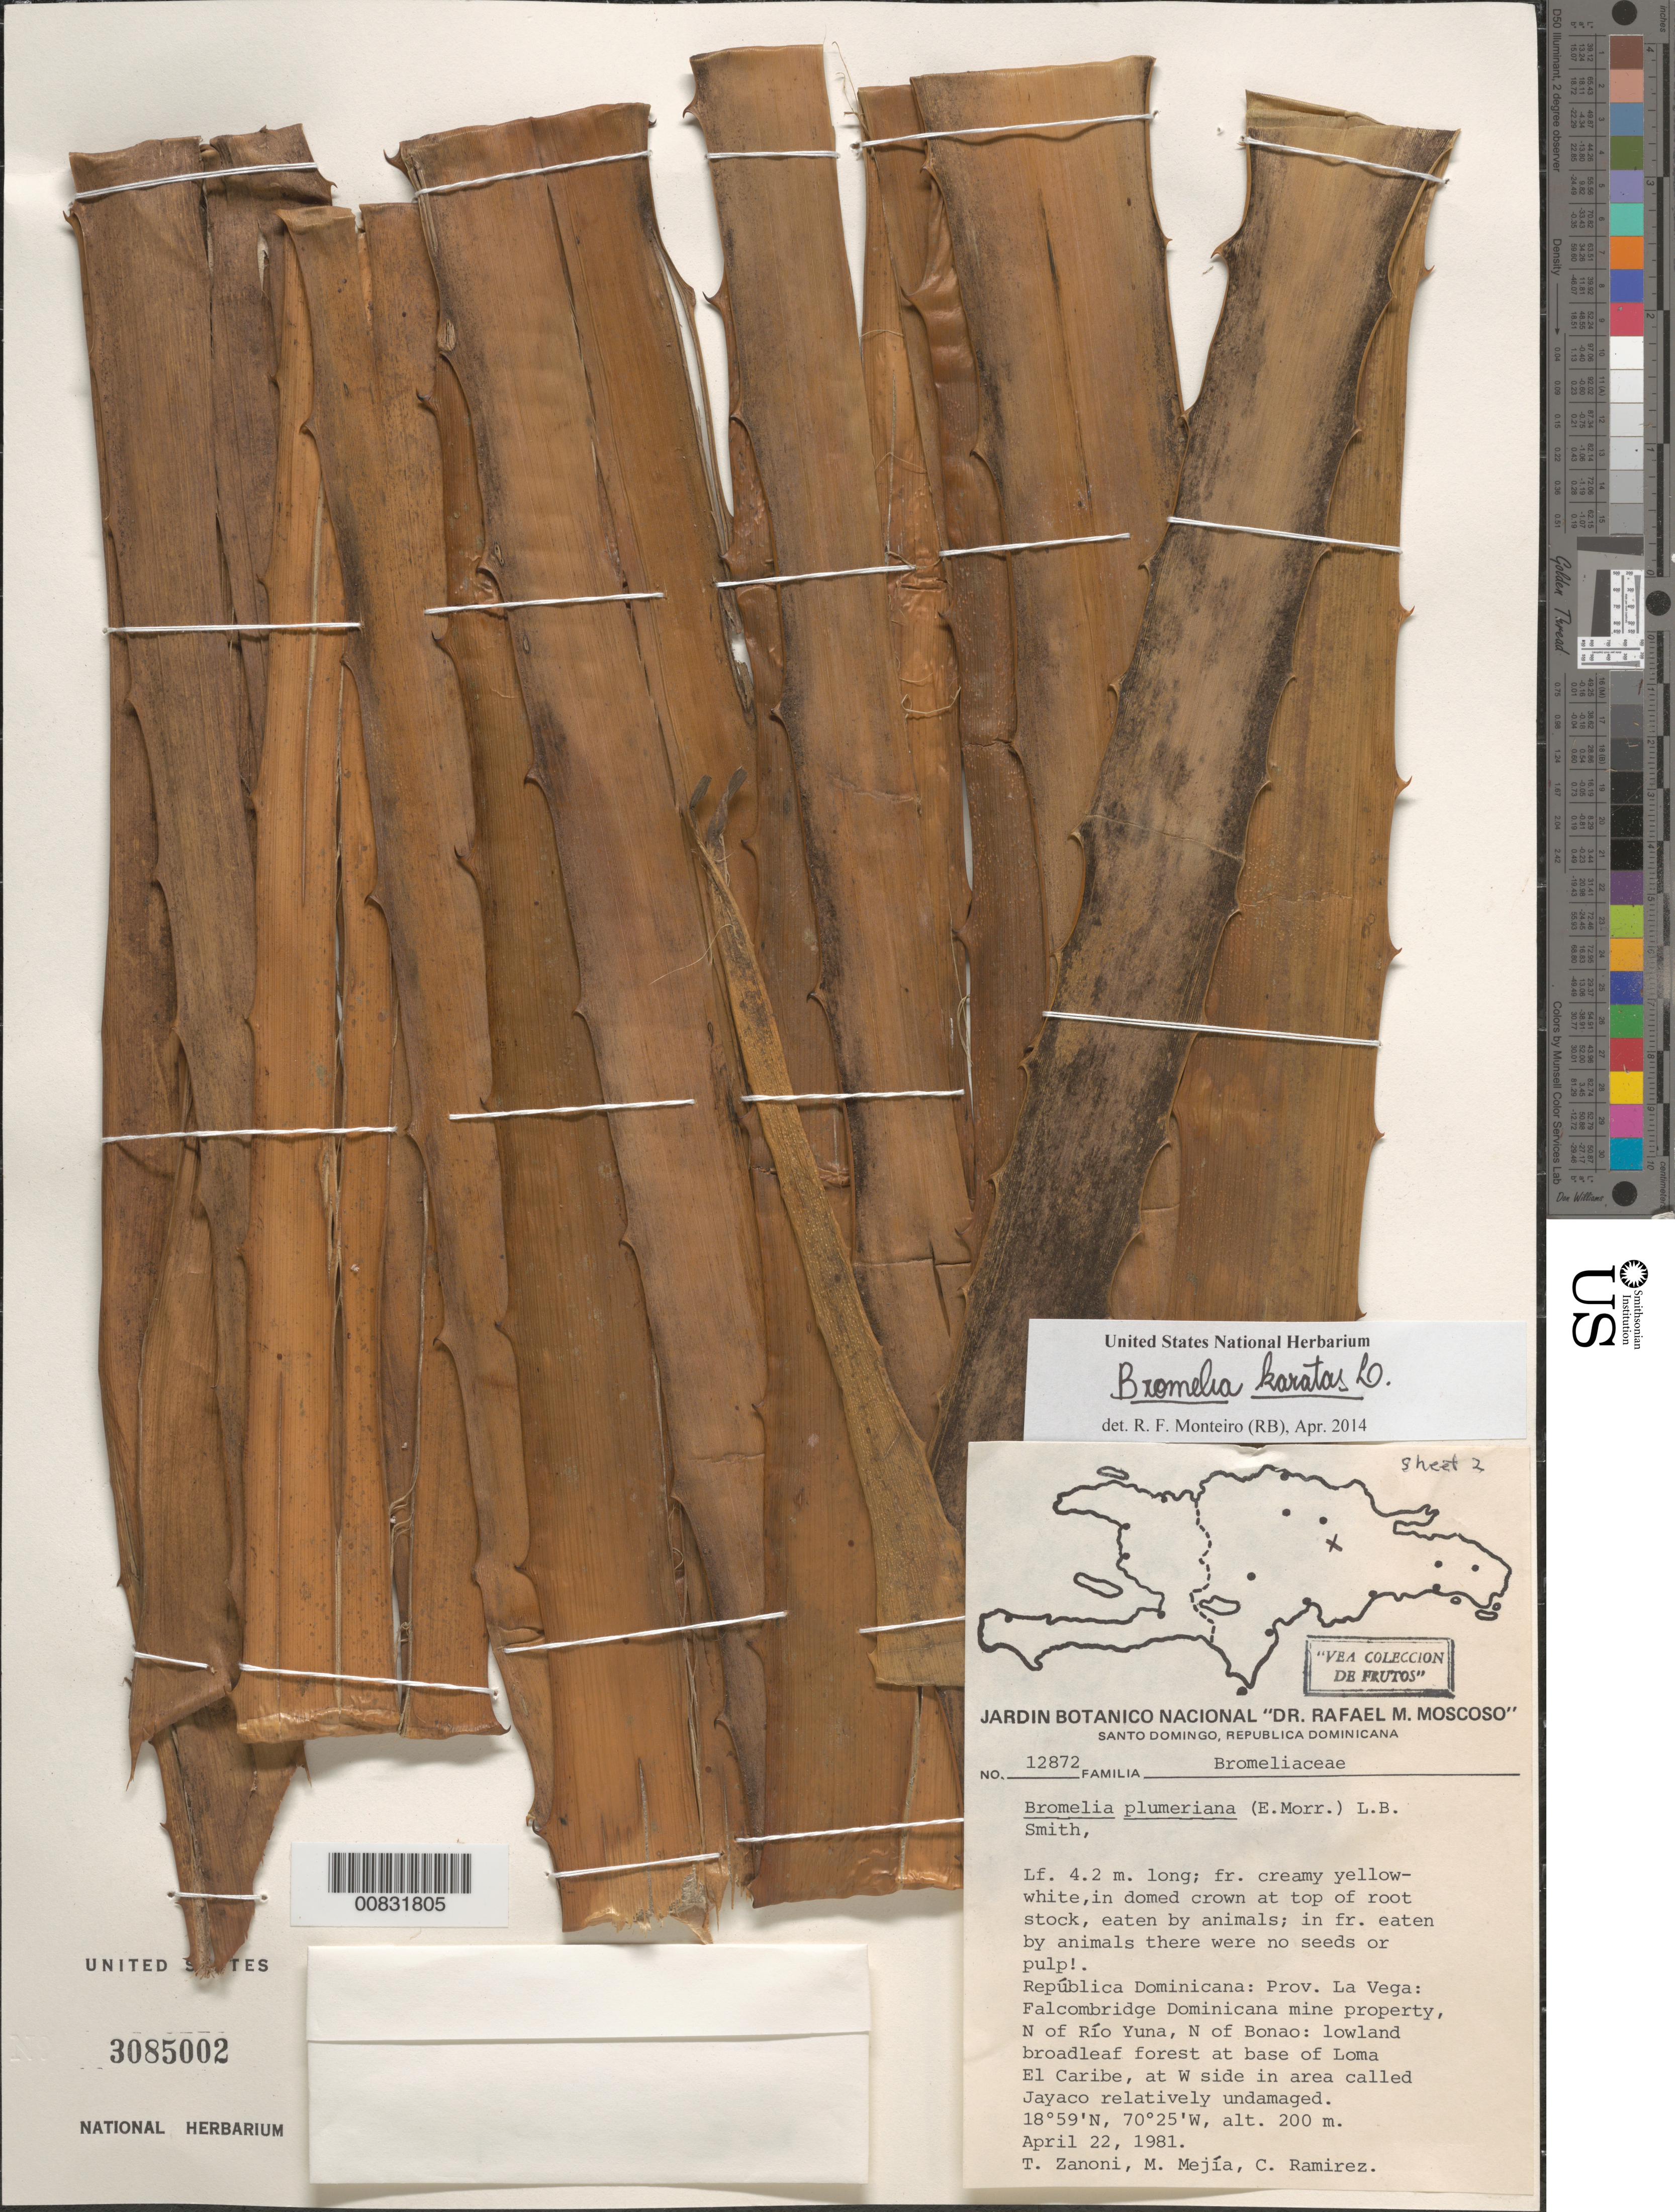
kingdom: Plantae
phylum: Tracheophyta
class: Liliopsida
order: Poales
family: Bromeliaceae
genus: Bromelia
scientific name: Bromelia plumieri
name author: (É. Morren) L.B. Sm.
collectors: T. A. Zanoni, M. Mejia & C. Ramirez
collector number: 12872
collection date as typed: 22 Apr 1981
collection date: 1981-04-22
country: Dominican Republic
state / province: La Vega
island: Hispaniola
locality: Falcombridge Dominicana mine property, N of Río Yuna, N of Bonao. At base of Loma El Caribe, at W side in area called Jayaco.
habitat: Lowland broadleaf forest, relatively undamaged.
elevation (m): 200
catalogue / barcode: US 3085002